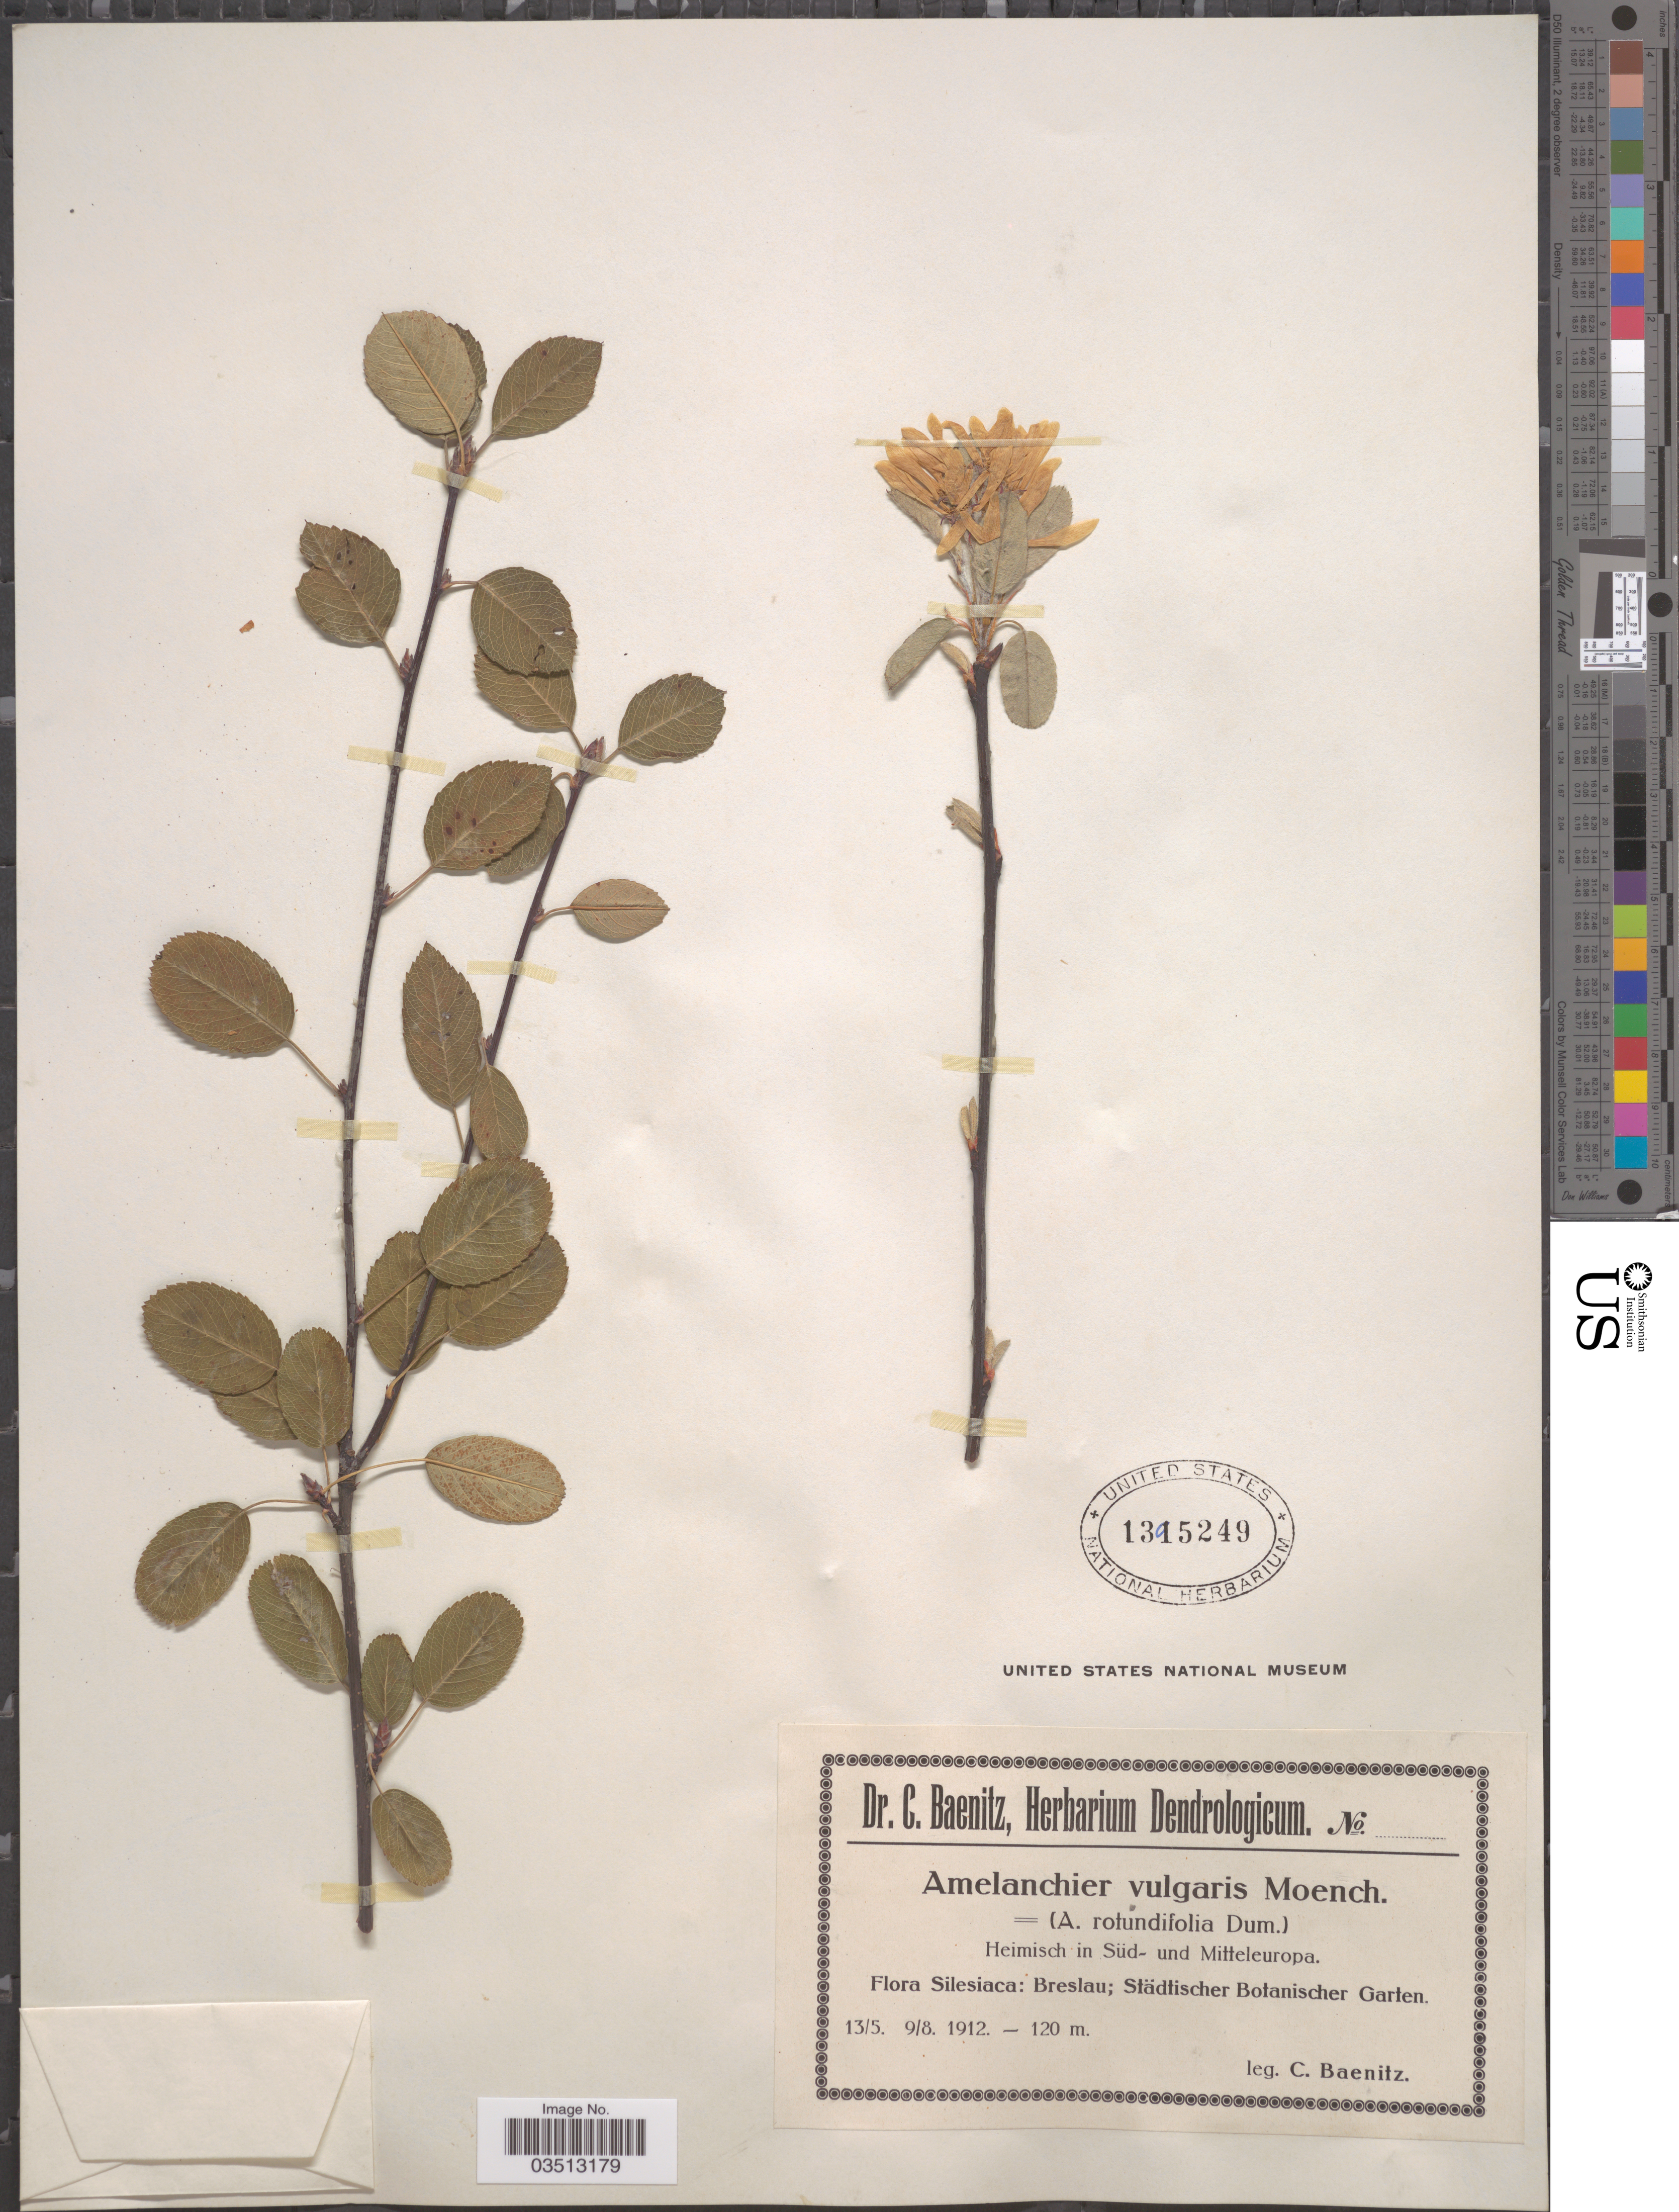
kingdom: Plantae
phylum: Tracheophyta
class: Magnoliopsida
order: Rosales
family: Rosaceae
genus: Amelanchier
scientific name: Amelanchier vulgaris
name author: Moench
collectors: C. G. Baenitz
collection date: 1912-05-13/1912-08-09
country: Poland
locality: Silesiaca: Breslau; Städtischer Botanischer Garten.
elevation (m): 120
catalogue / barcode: US 1395249